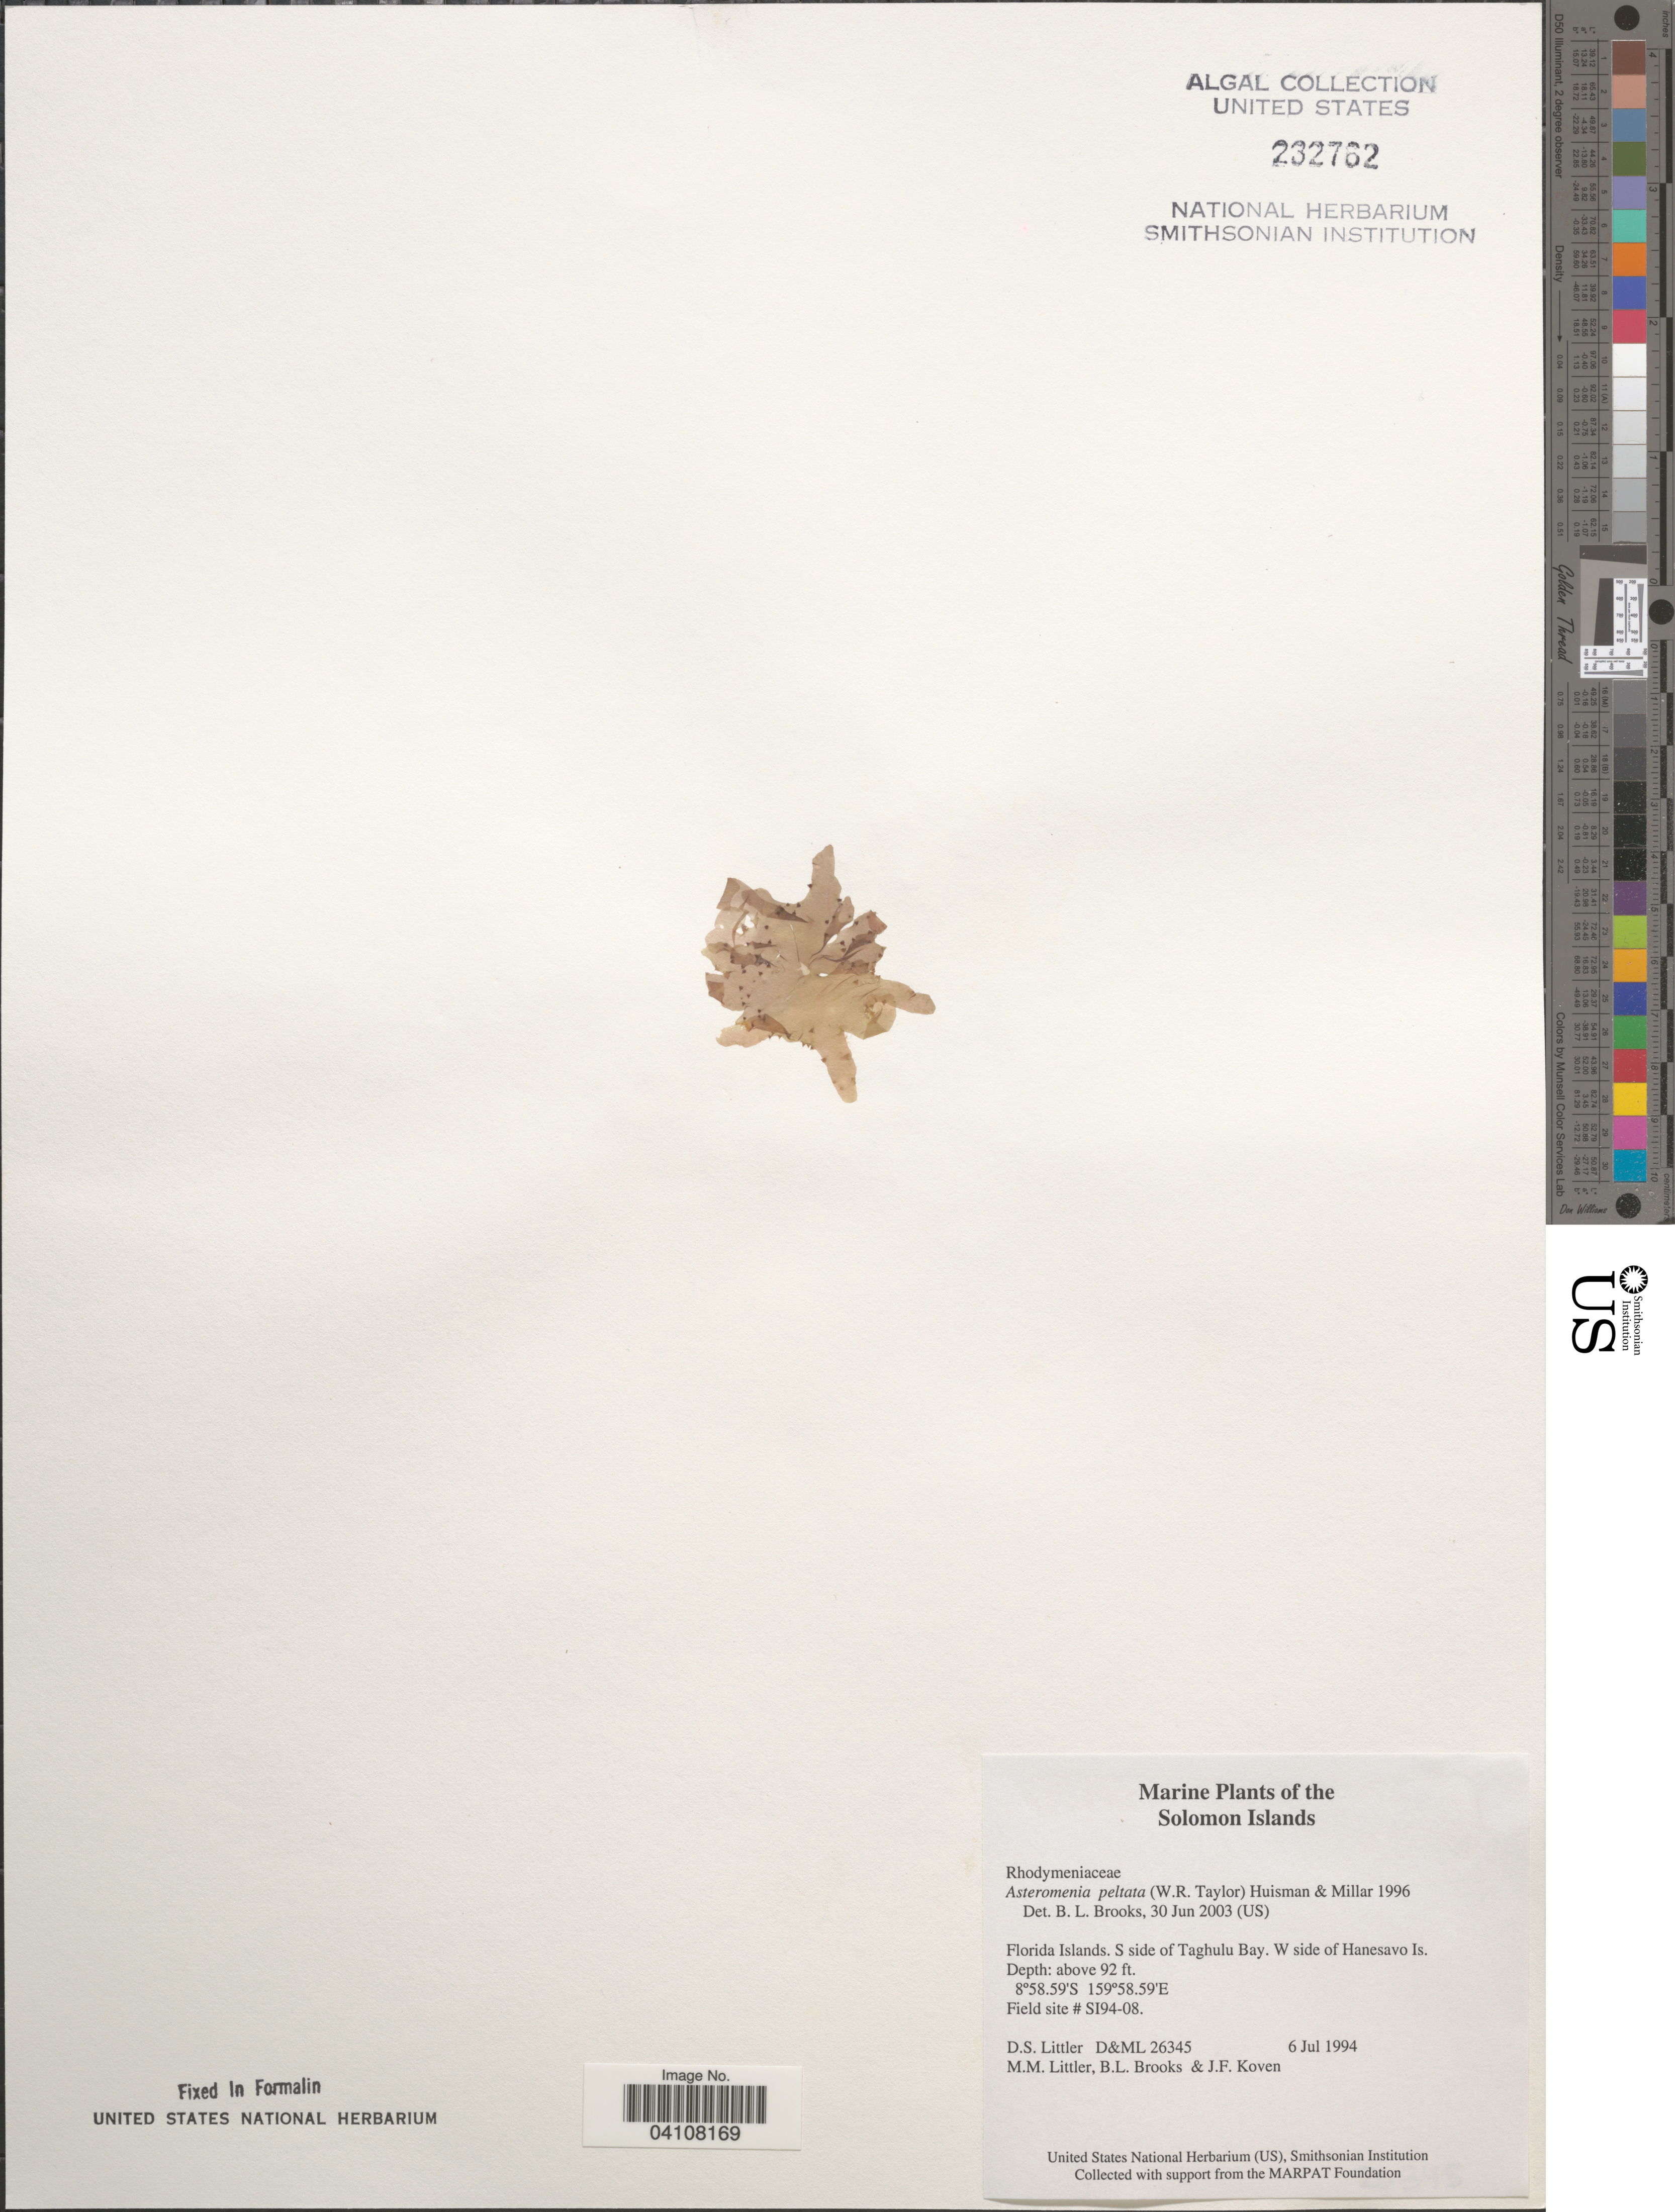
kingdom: Plantae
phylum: Rhodophyta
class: Florideophyceae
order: Rhodymeniales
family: Hymenocladiaceae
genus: Asteromenia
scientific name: Asteromenia peltata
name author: (W.R. Taylor) Huisman & A.J.K. Millar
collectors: D. S. Littler, B. Brooks & J. Koven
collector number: D&ML26345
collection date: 1994-07-06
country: Solomon Islands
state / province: Solomon Islands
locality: Florida Islands. S side of Taghulu Bay. W side of Hanesavo Is. Field site # SI94-08.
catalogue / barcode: US 232762